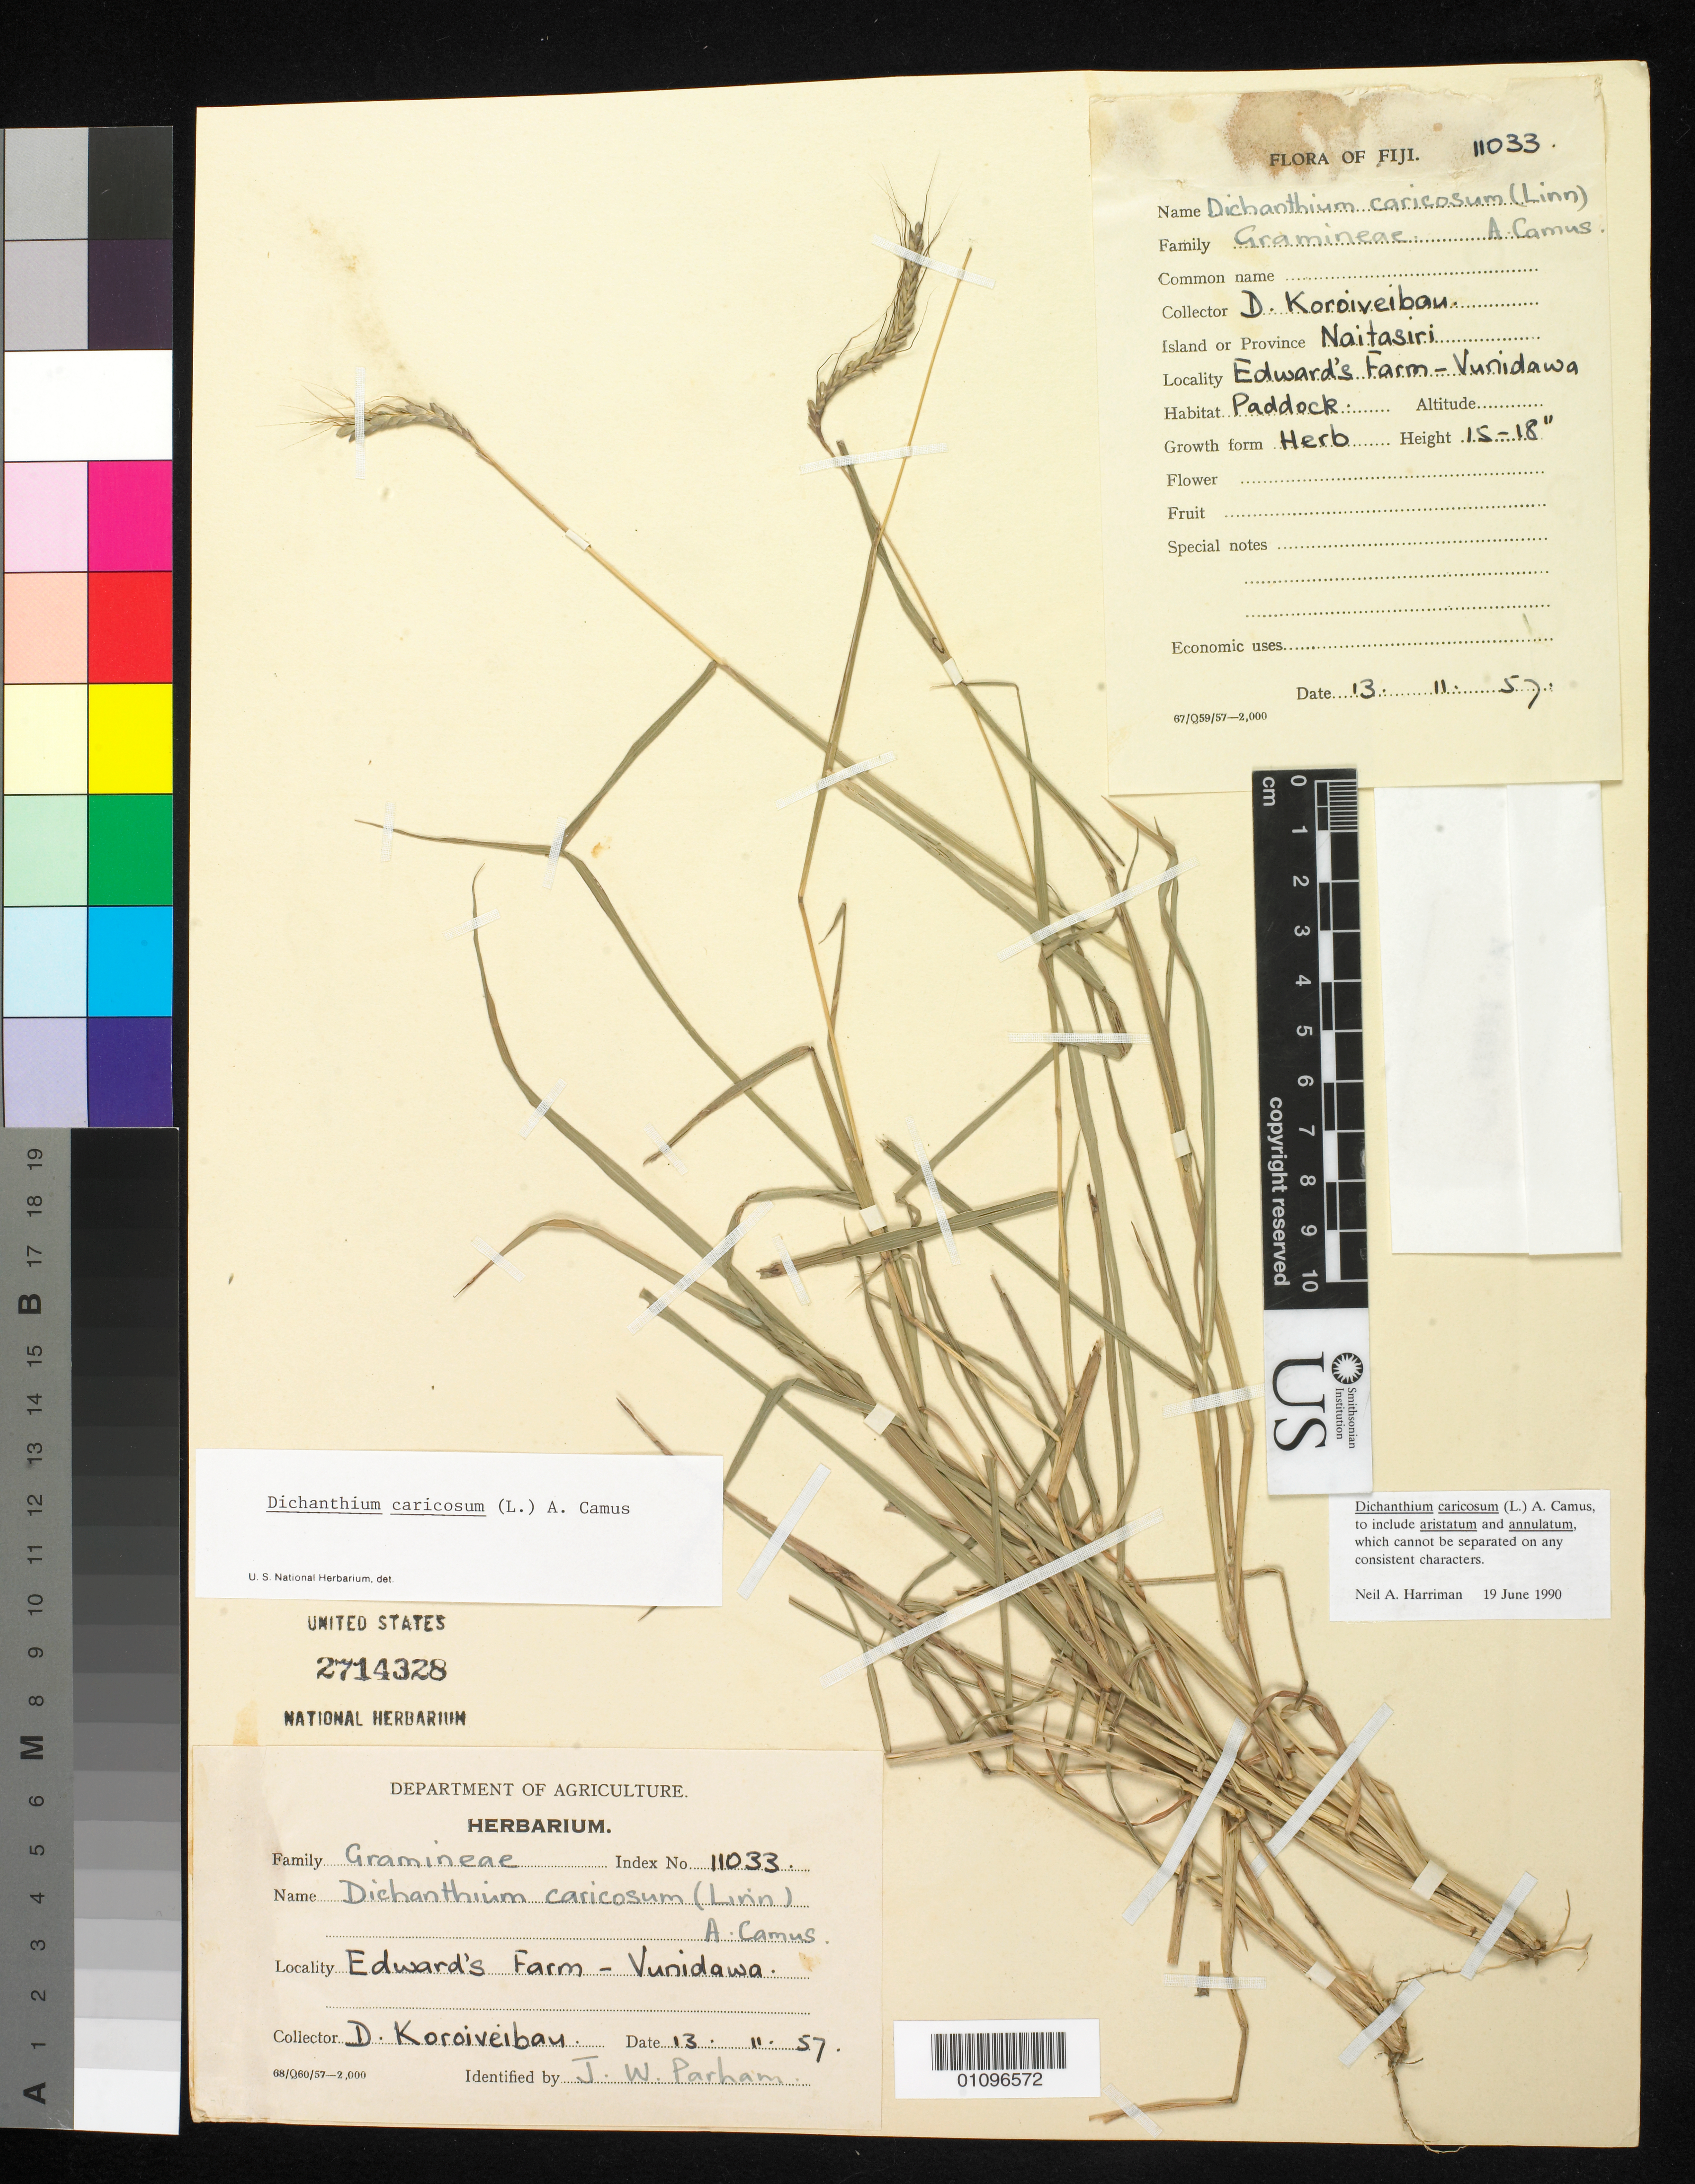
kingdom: Plantae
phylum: Tracheophyta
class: Liliopsida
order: Poales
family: Poaceae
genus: Dichanthium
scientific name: Dichanthium caricosum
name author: (L.) A. Camus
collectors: D. Koroiveibau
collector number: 11033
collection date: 1957-11-12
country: Fiji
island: Viti Levu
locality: Vunidawa - Edward's farm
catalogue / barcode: US 2714328